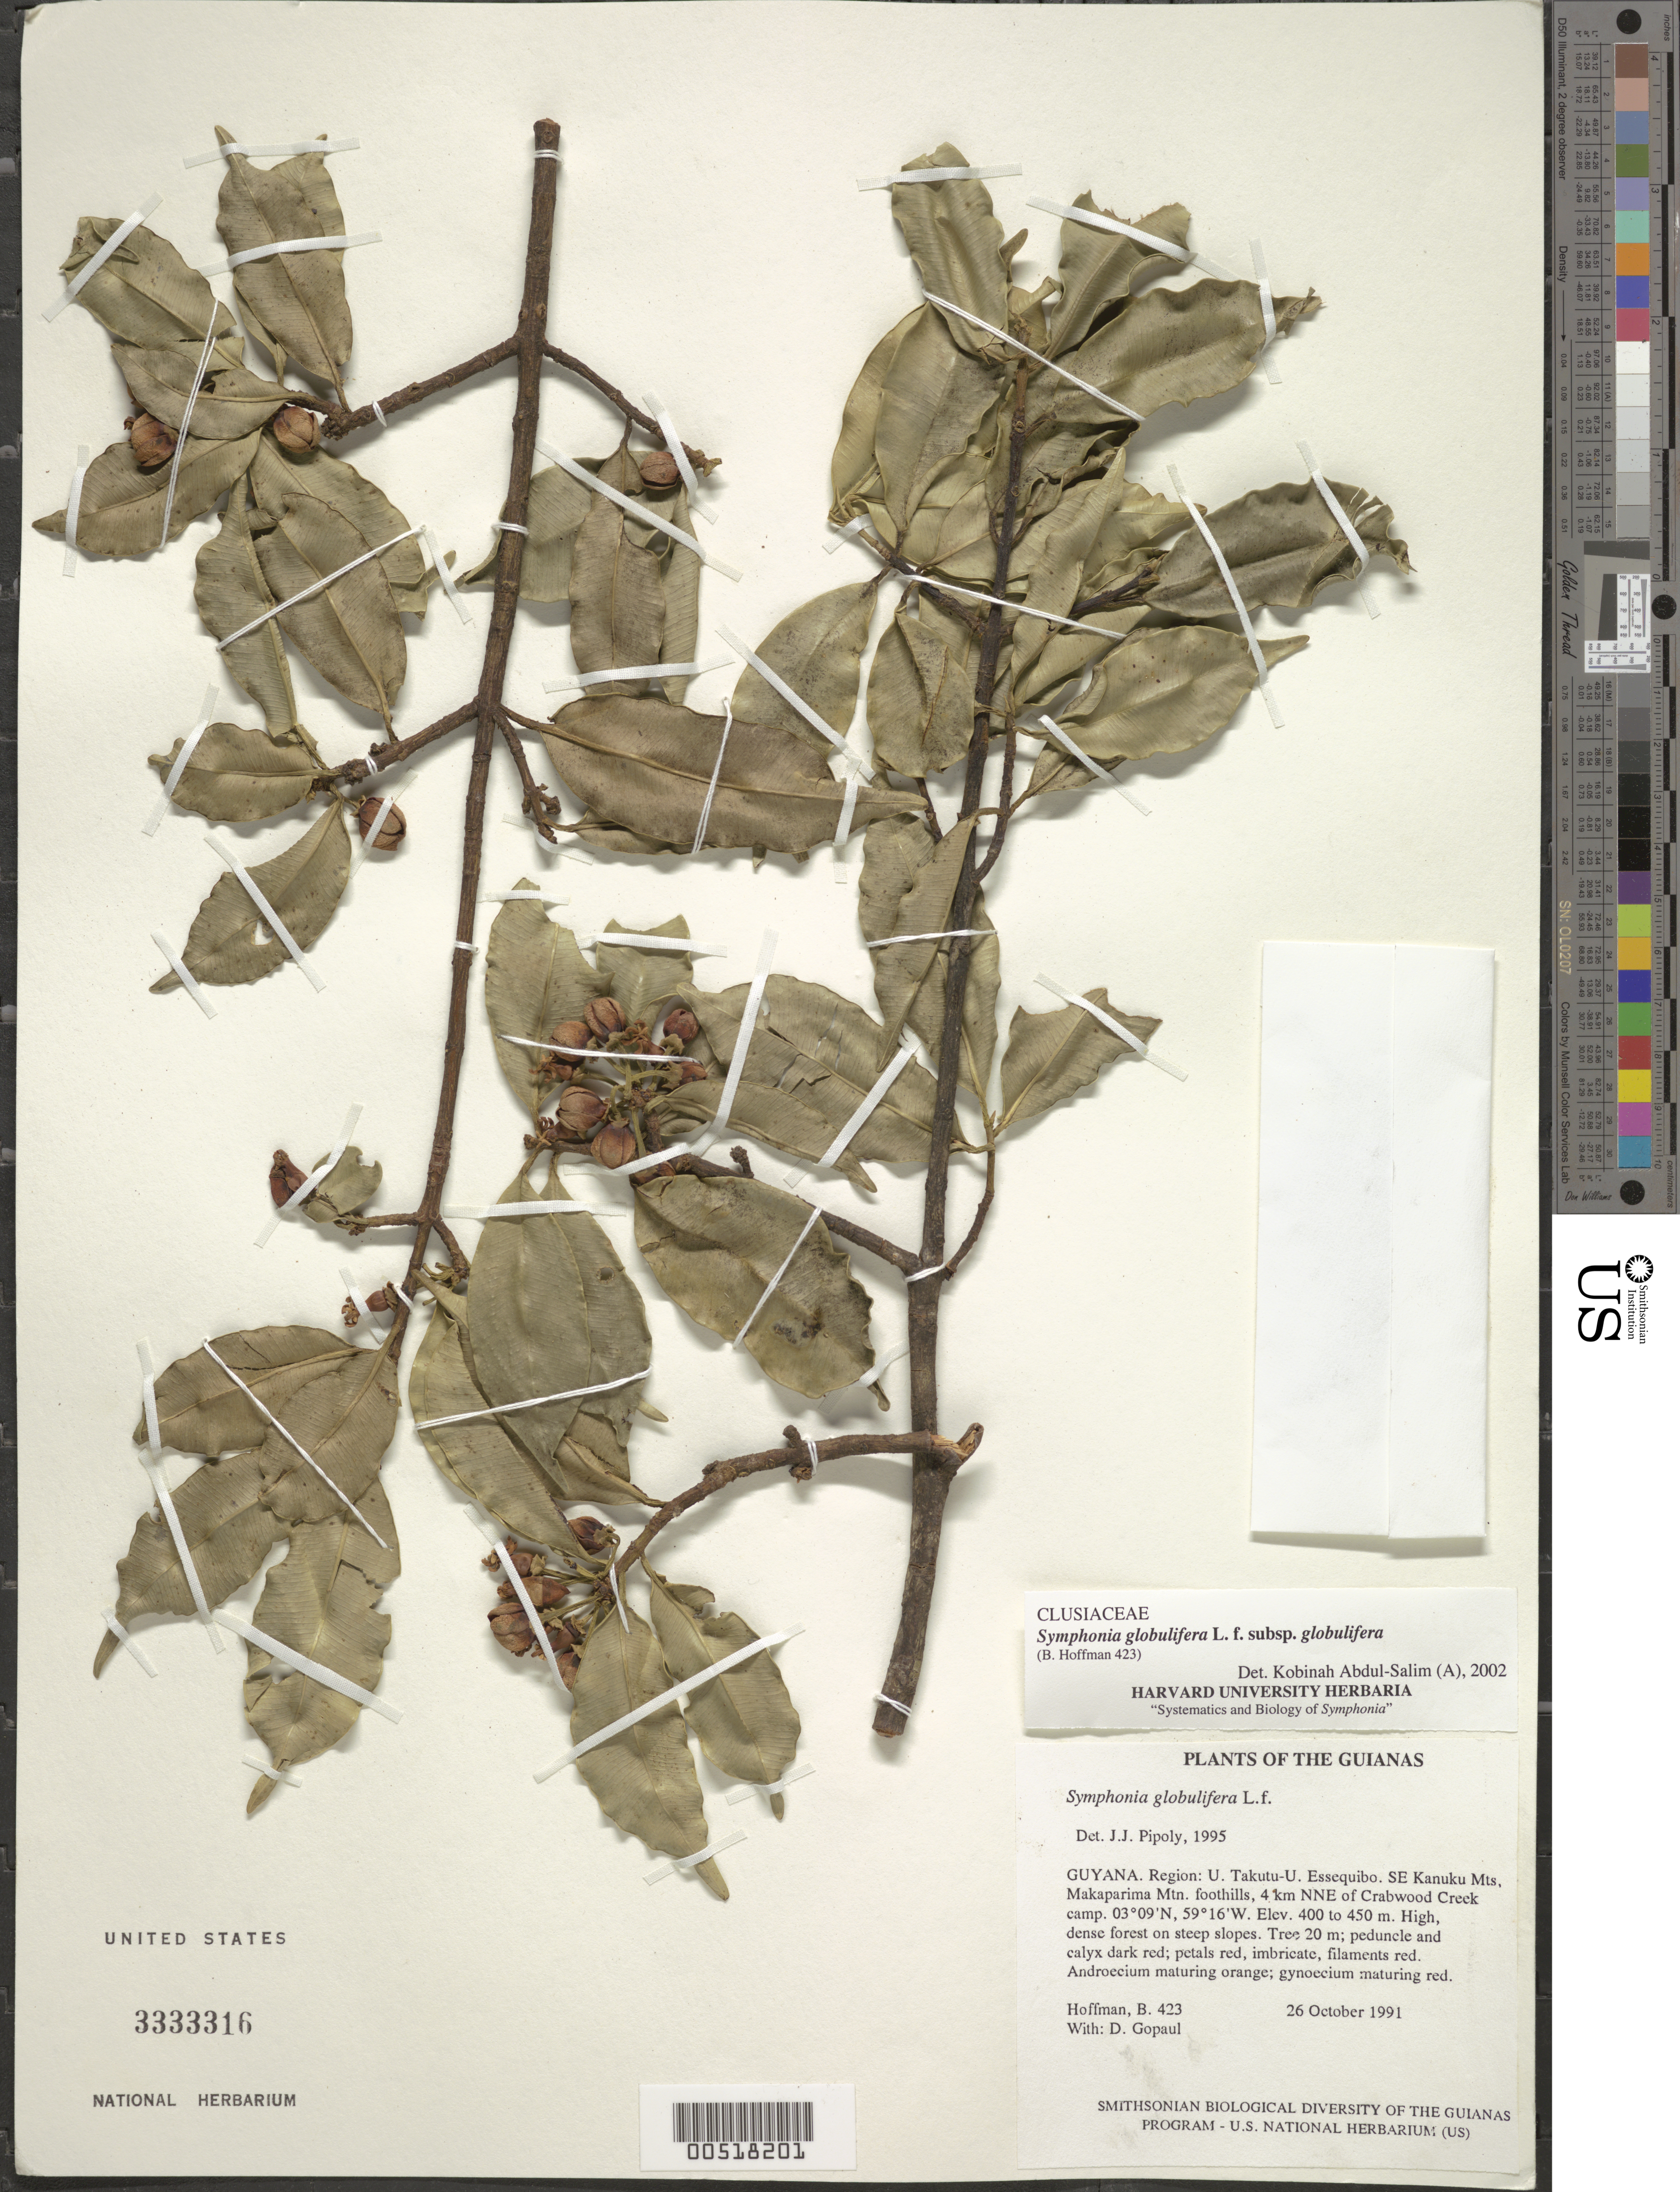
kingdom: Plantae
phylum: Tracheophyta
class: Magnoliopsida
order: Malpighiales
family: Clusiaceae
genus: Symphonia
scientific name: Symphonia globulifera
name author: L. f.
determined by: Pipoly, J. J., III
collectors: B. Hoffman & D. Gopaul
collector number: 423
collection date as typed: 26 October 1991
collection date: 1991-10-26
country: Guyana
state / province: U. Takutu-U. Essequibo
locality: SE Kanuku Mts, Makaparima Mountain foothills, 4 km NNE of Crabwood Creek camp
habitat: High, dense forest on steep slopes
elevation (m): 400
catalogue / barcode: US 3333316